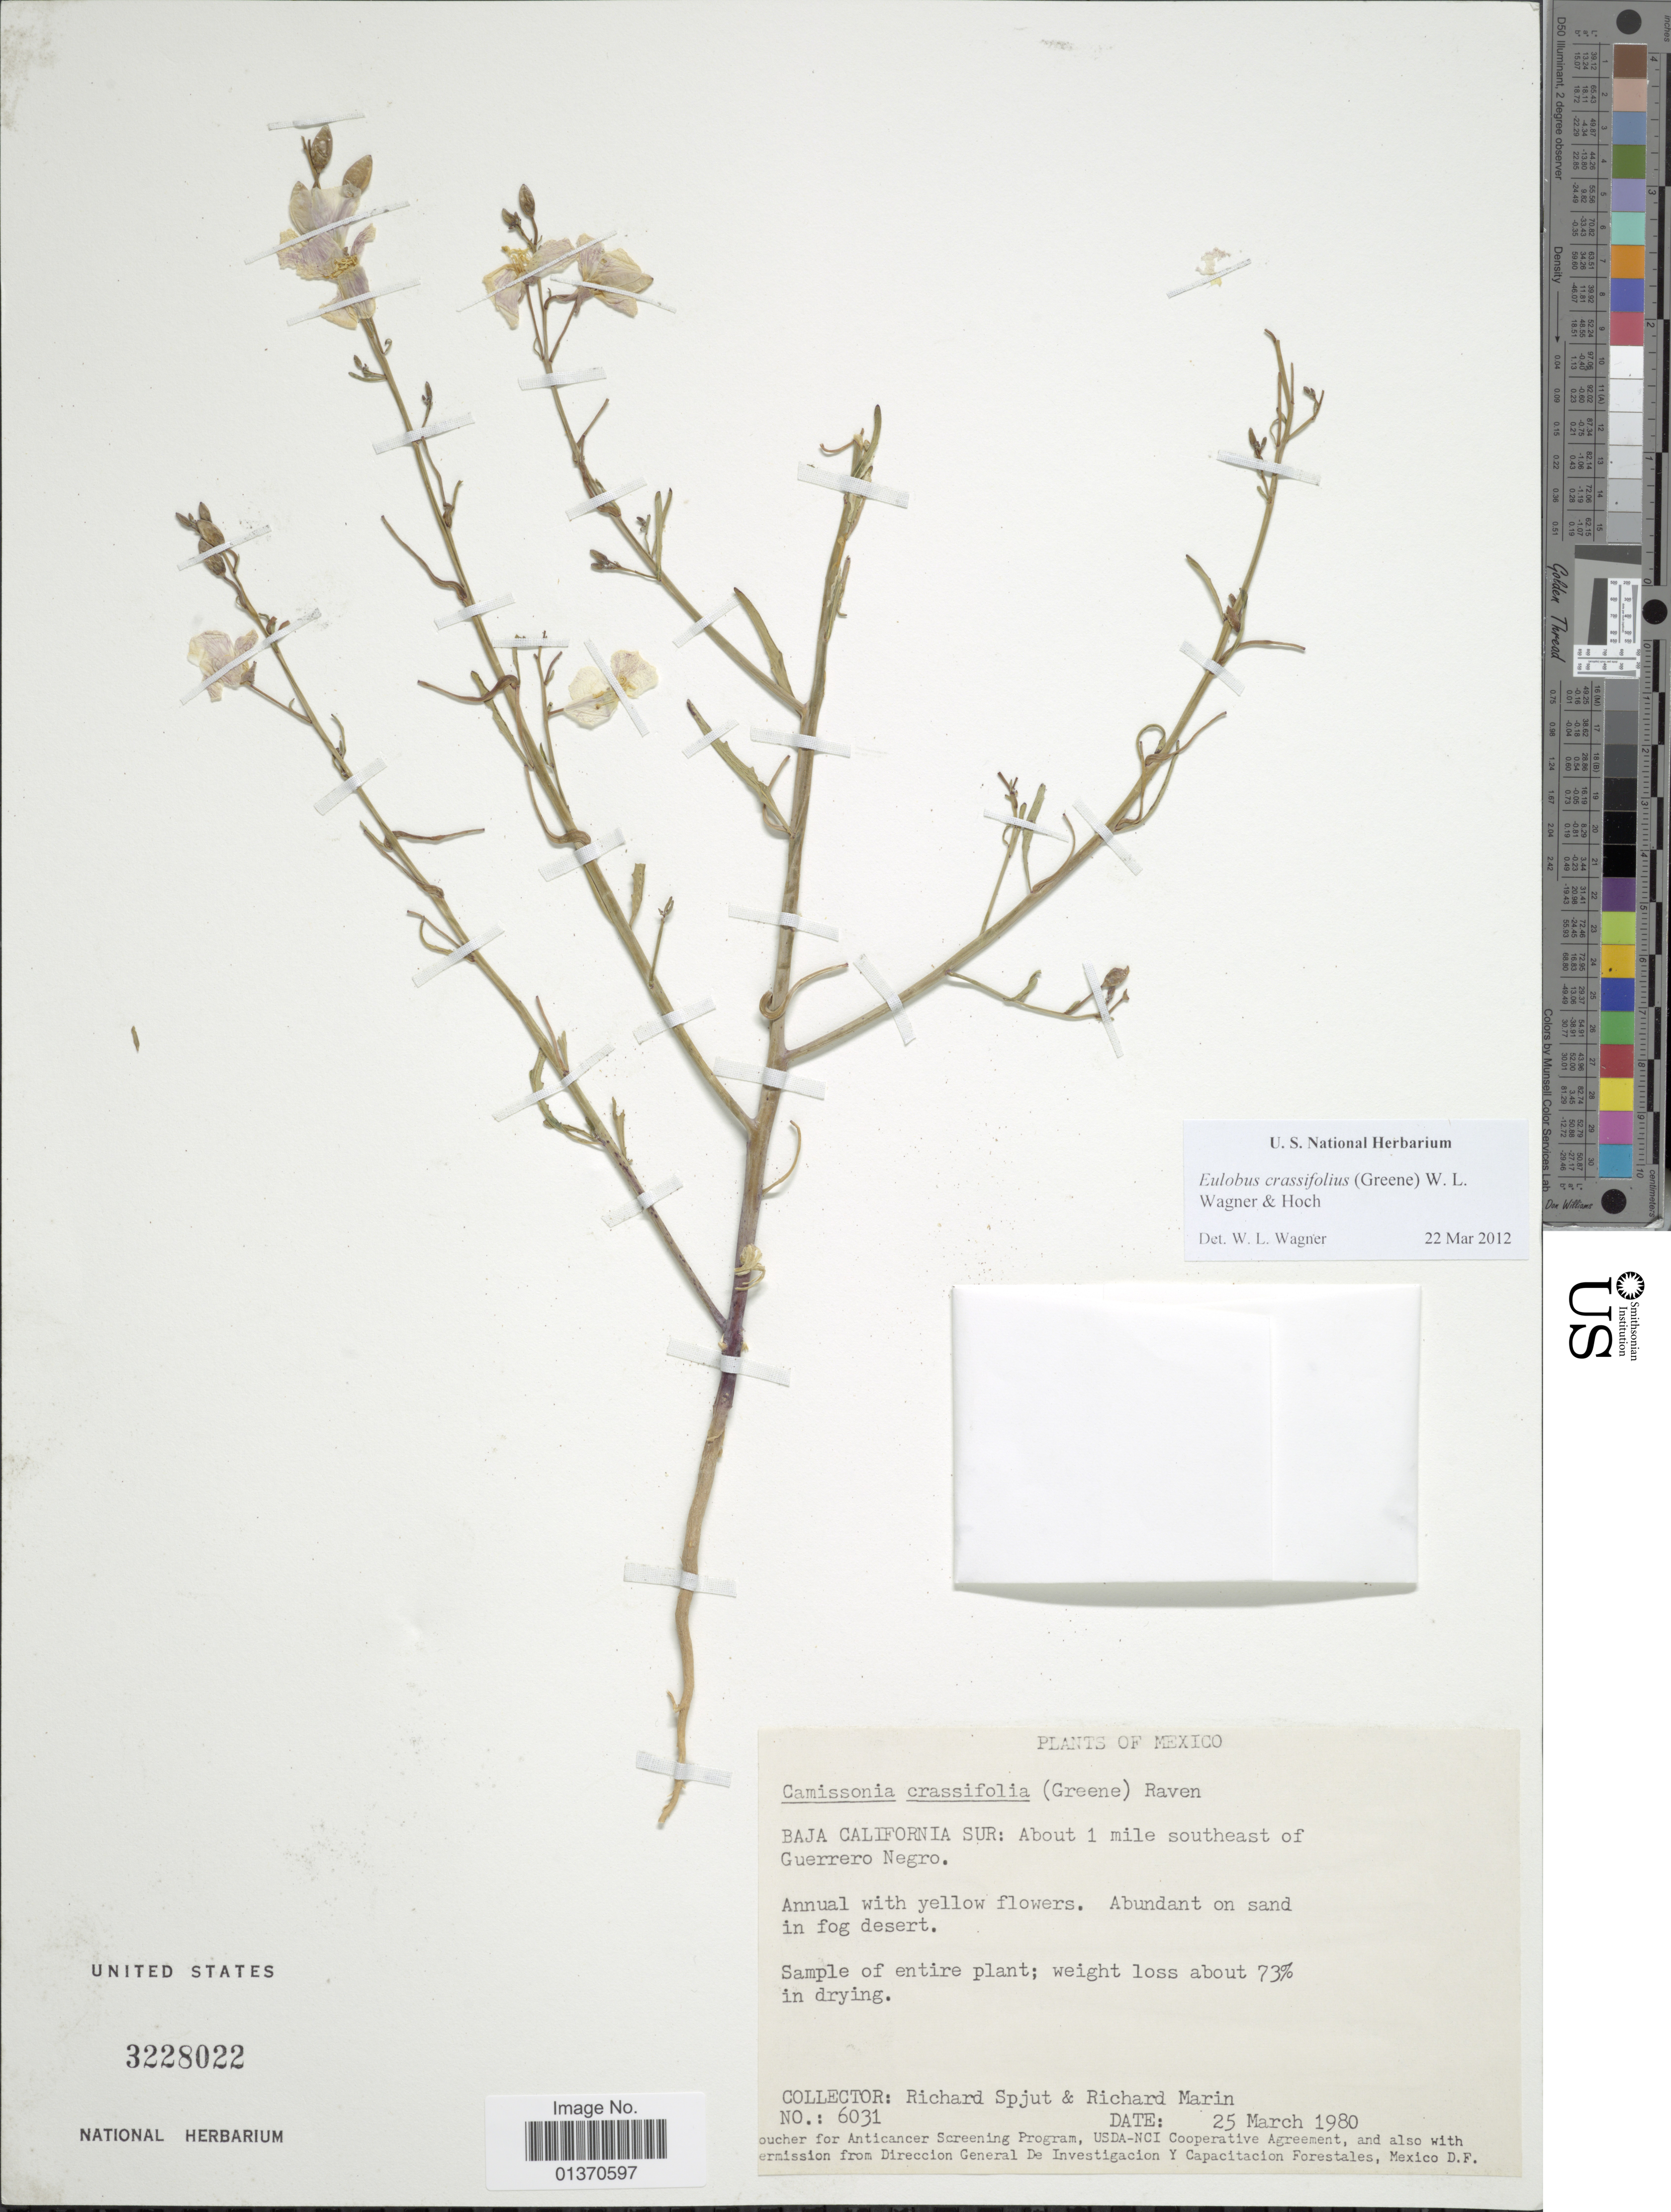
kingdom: Plantae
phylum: Tracheophyta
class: Magnoliopsida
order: Myrtales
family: Onagraceae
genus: Eulobus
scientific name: Eulobus crassifolius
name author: (Greene) W.L. Wagner & Hoch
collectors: R. Spjut & R. Williams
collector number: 6031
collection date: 1980-03-25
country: Mexico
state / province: Baja California Sur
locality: About 1 mile SE of Guerrero Negro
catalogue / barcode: US 3228022